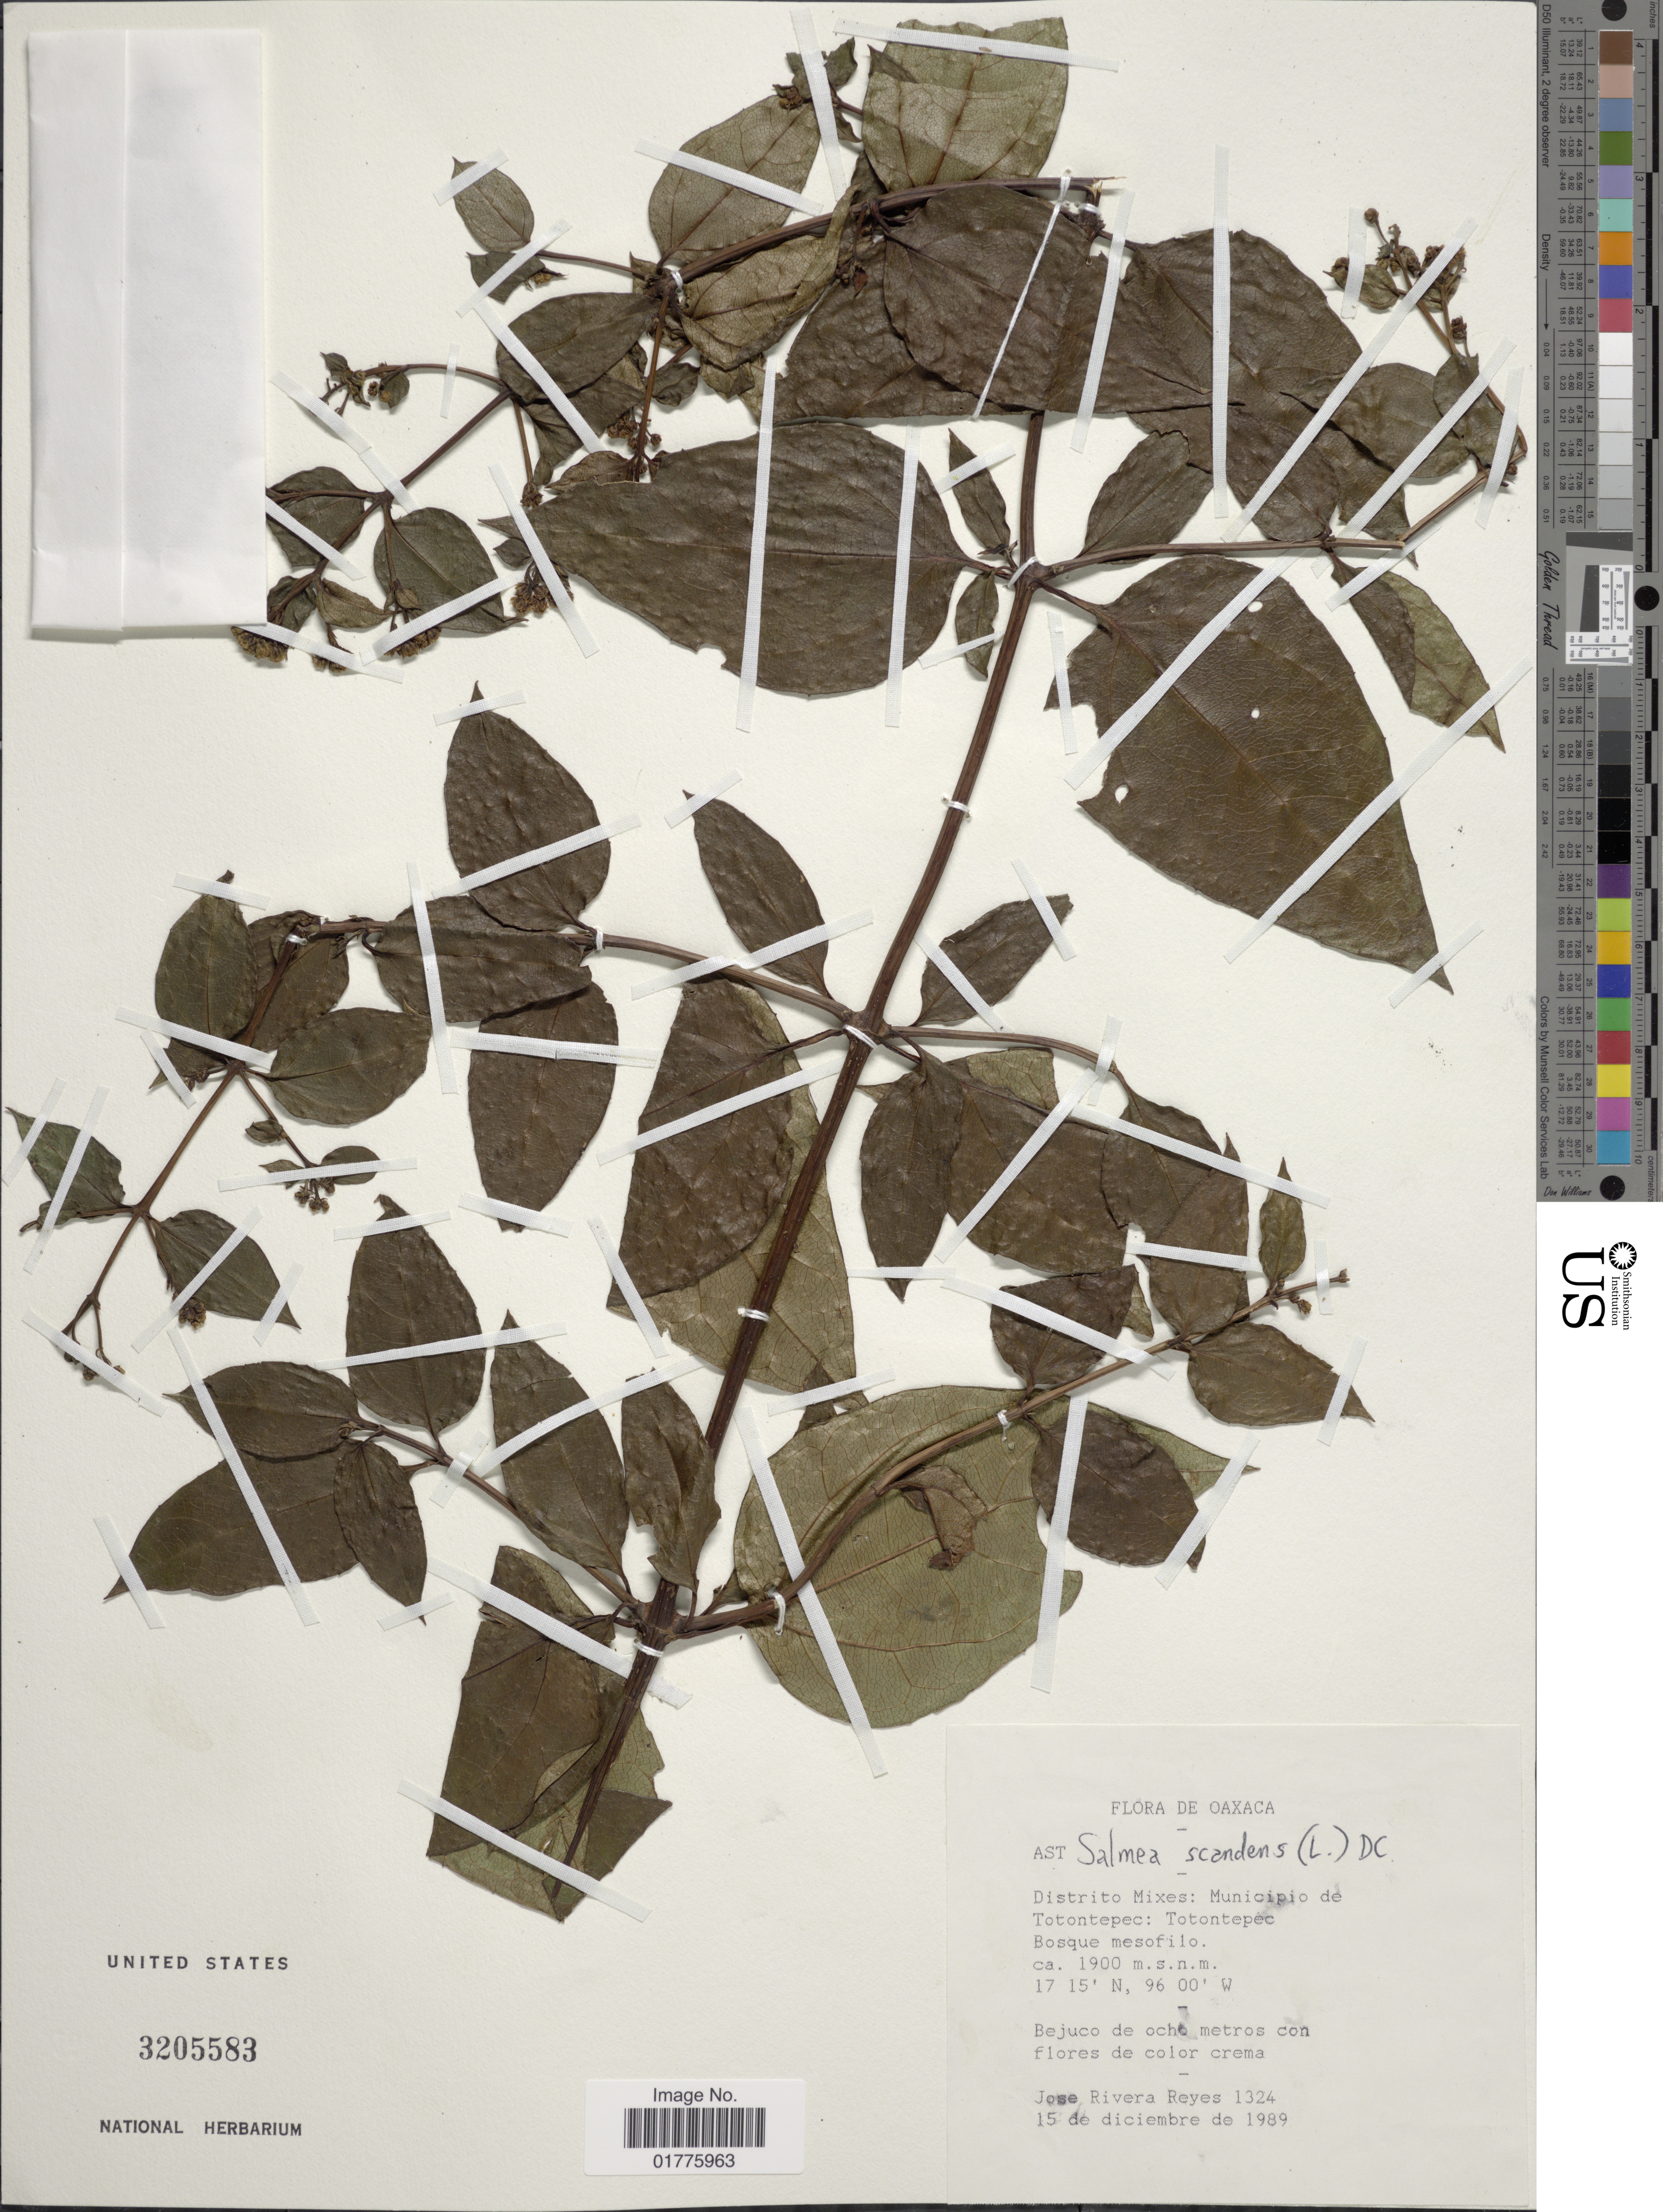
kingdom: Plantae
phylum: Tracheophyta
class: Magnoliopsida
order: Asterales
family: Asteraceae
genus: Salmea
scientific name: Salmea scandens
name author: (L.) DC.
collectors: J. Reyes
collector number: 1324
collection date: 1989-12-15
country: Mexico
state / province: Oaxaca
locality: Distrito Mixes: Municipio de Totontepec: Totontepic Bosque mesofilo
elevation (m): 1900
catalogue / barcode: US 3205583